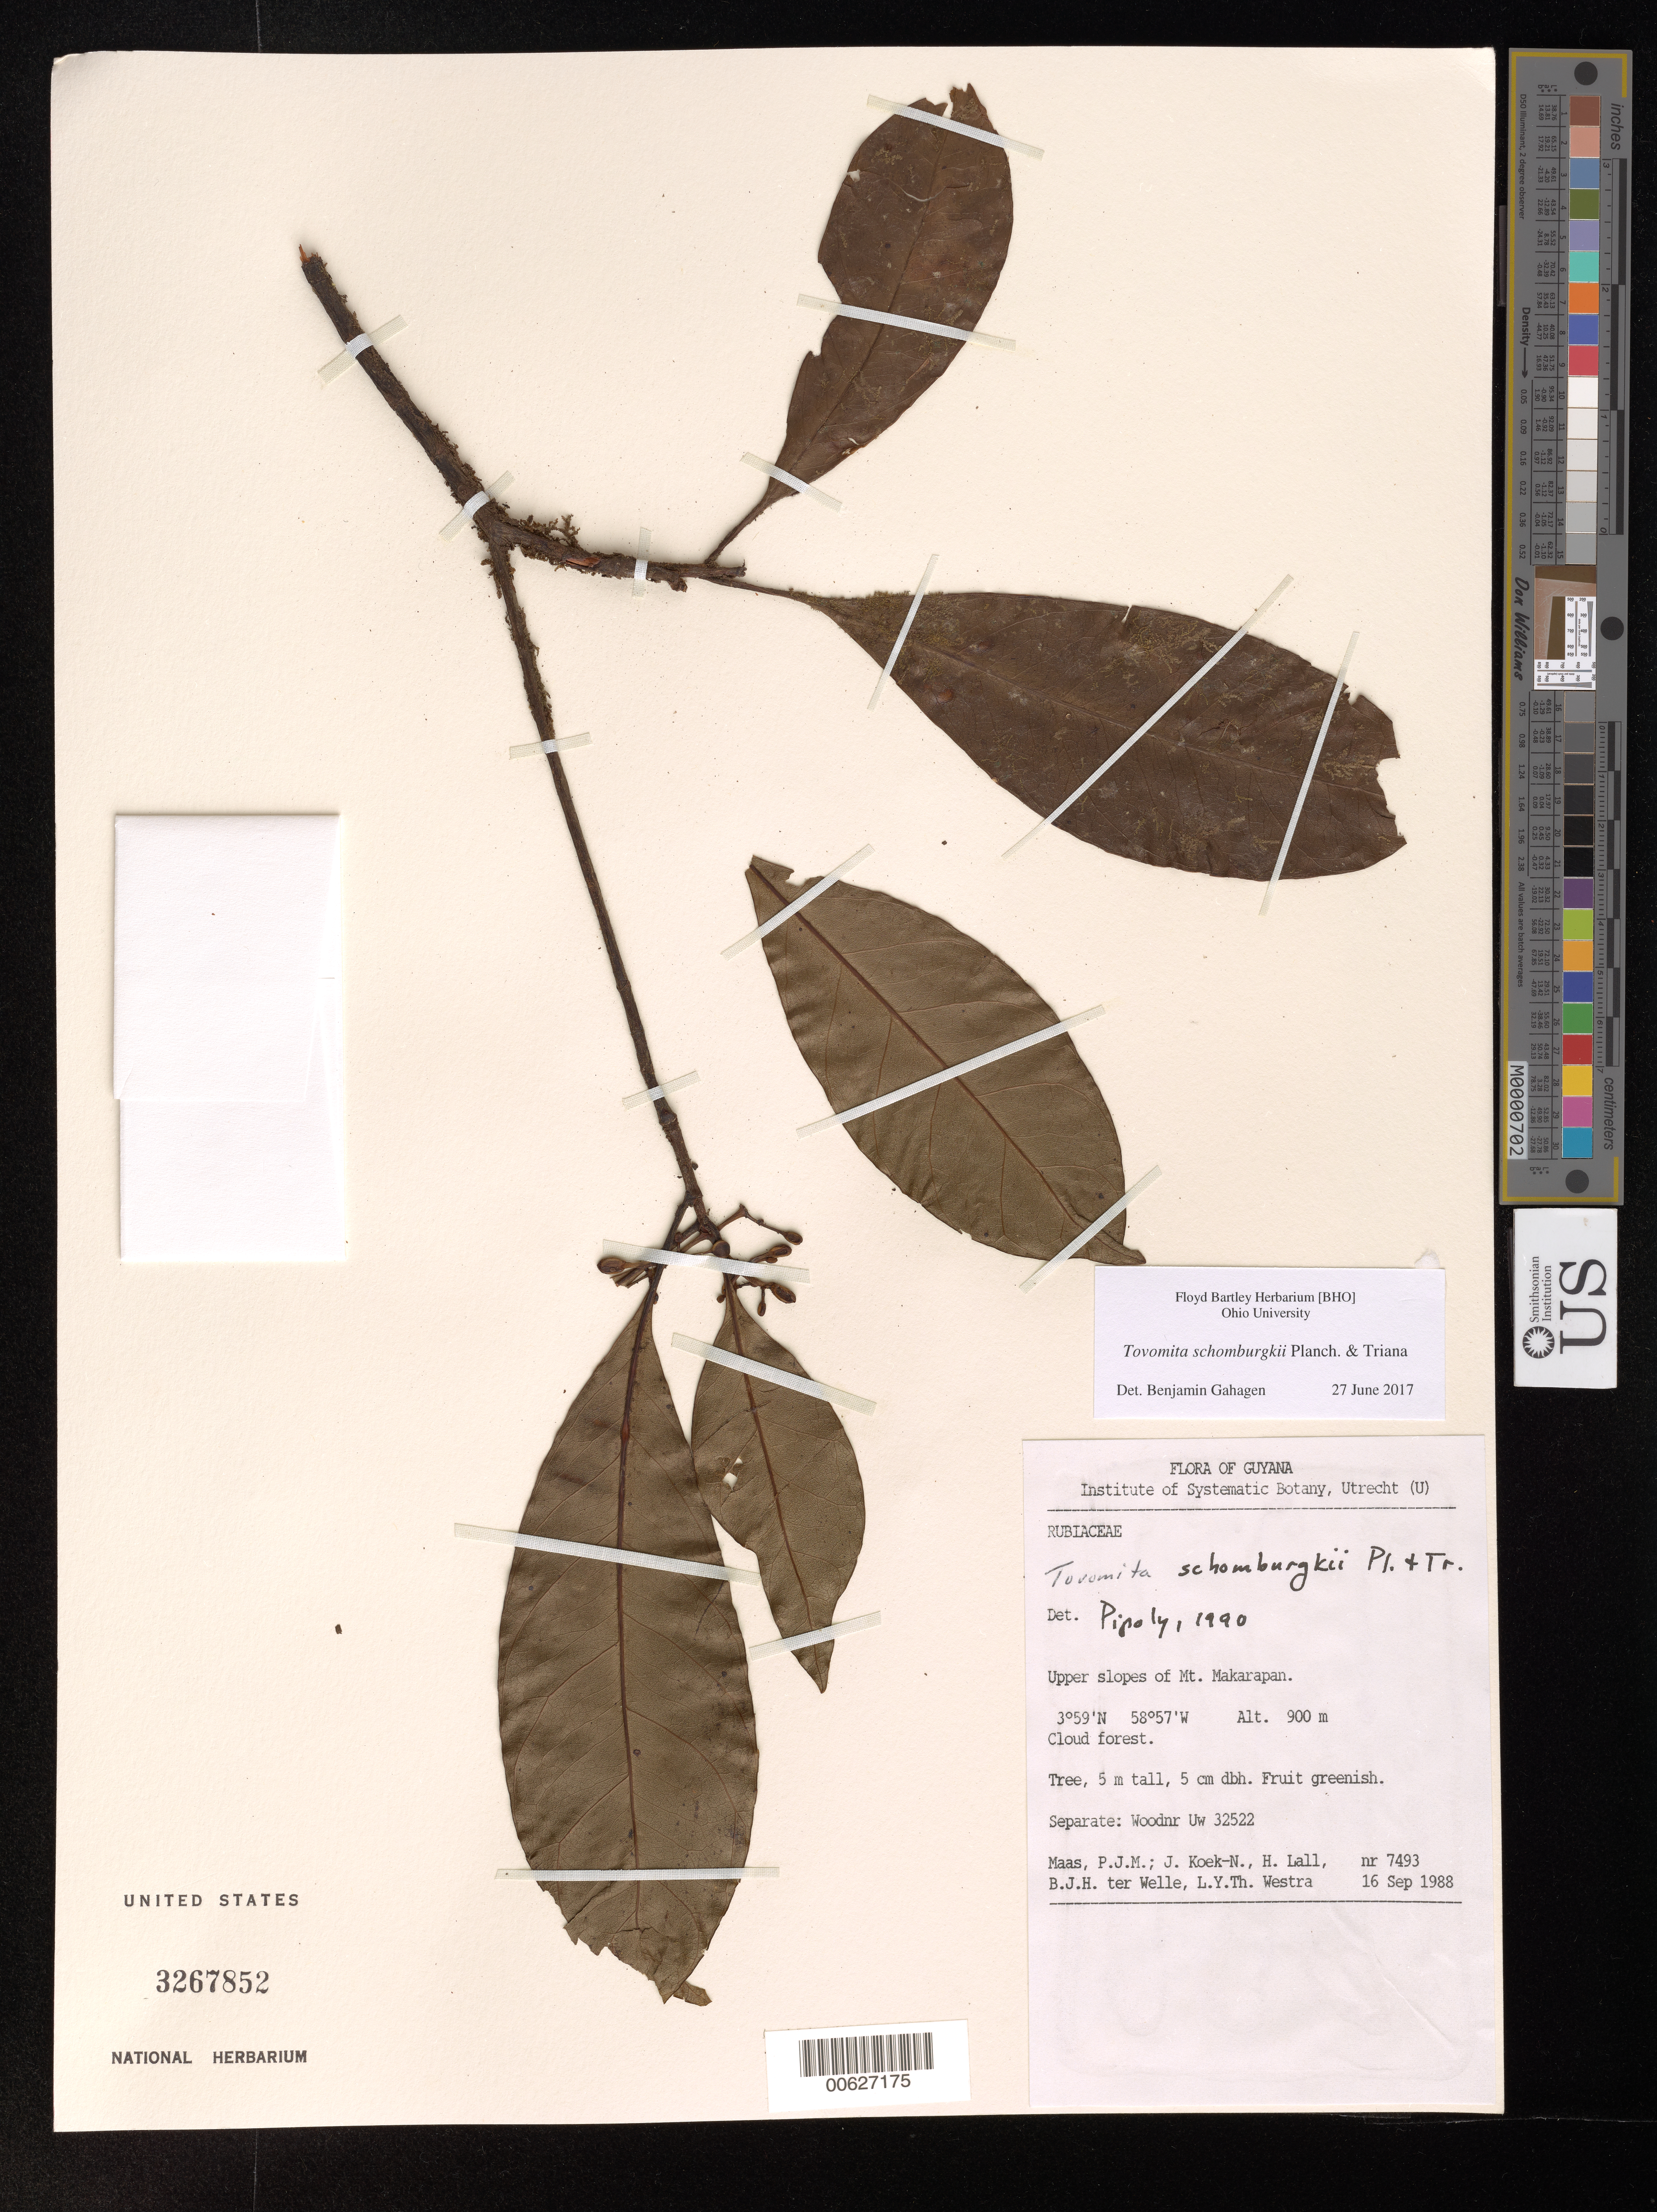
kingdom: Plantae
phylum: Tracheophyta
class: Magnoliopsida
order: Malpighiales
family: Clusiaceae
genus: Tovomita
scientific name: Tovomita schomburgkii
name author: Planch. & Triana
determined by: Pipoly, J. J., III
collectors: P. Maas, J. Koek-Noorman, H. Lall, B. Welle & L. Y. T. Westra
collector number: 7493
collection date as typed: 16-Sep-88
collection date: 1988-09-16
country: Guyana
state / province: U. Takutu-U. Essequibo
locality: Mt. Makarapan, upper slopes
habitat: Cloud forest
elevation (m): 900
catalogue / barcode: US 3267852